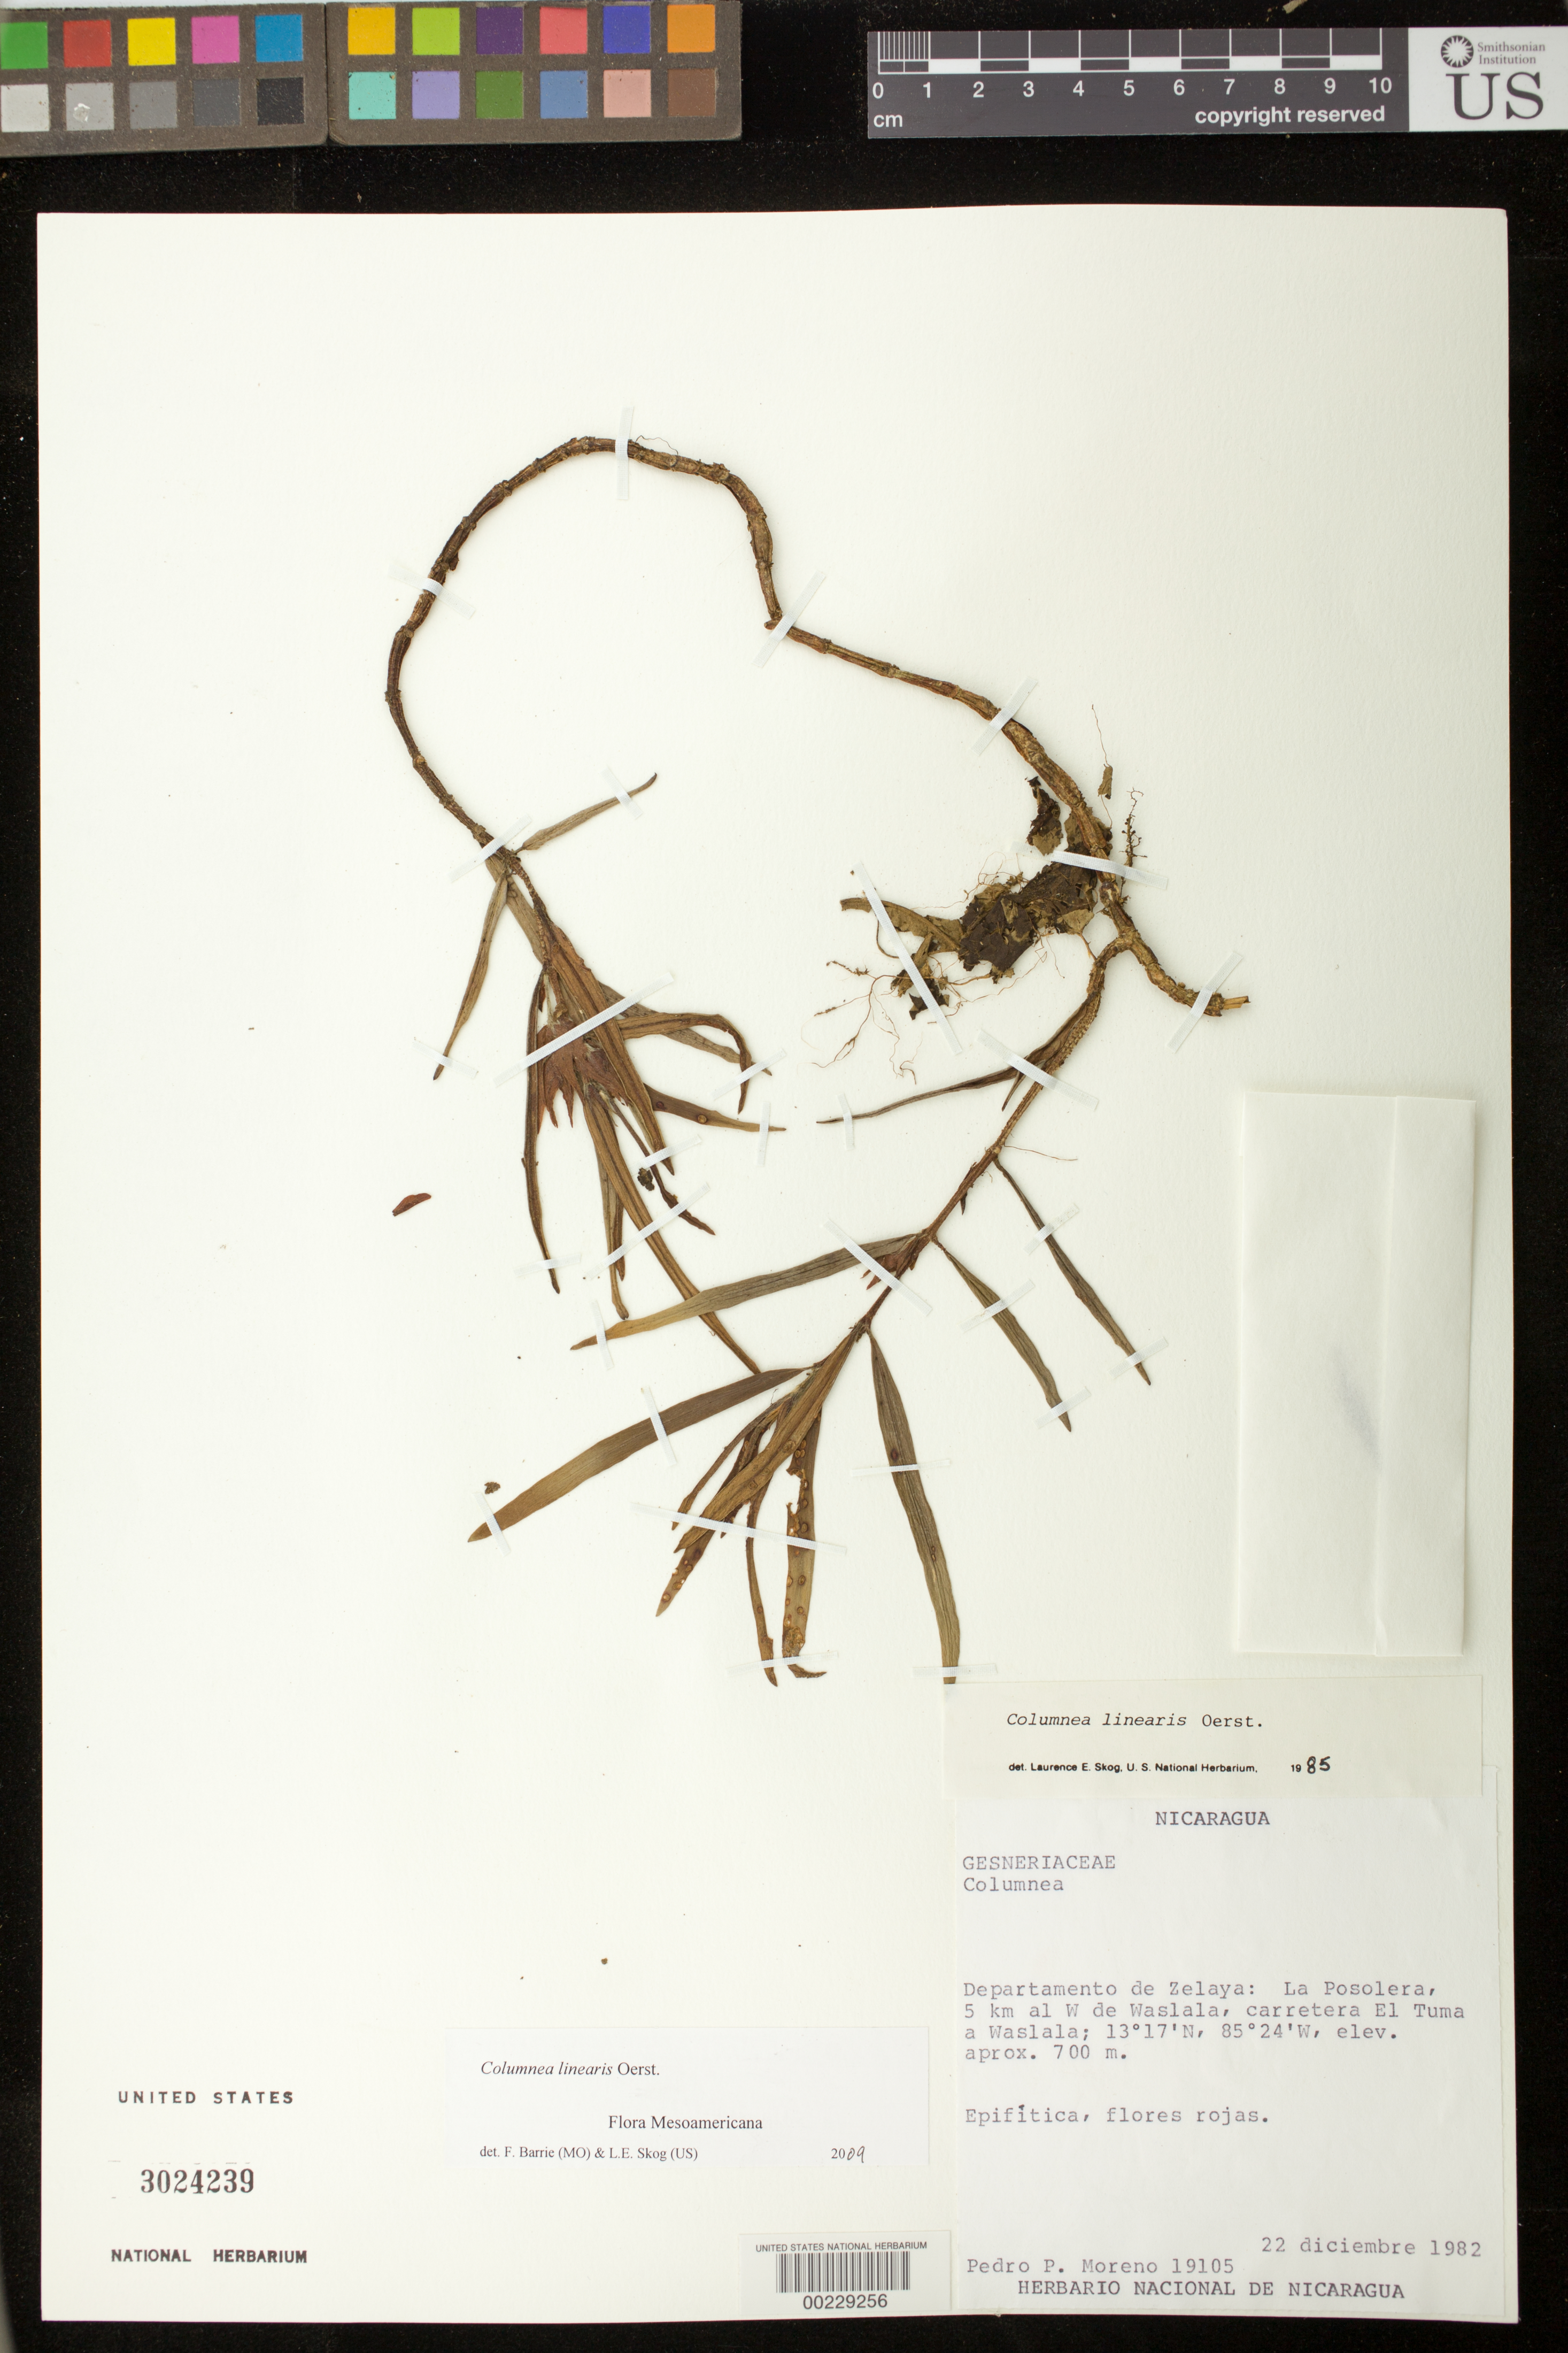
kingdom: Plantae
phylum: Tracheophyta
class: Magnoliopsida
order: Lamiales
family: Gesneriaceae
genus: Columnea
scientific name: Columnea linearis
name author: Oerst.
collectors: P. Moreno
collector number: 19105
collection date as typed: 22 Dec 1982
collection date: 1982-12-22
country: Nicaragua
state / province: Atlántico Norte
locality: La Posolera, 5 km W of Waslala, El Tuma highway to Waslala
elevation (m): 700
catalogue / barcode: US 3024239